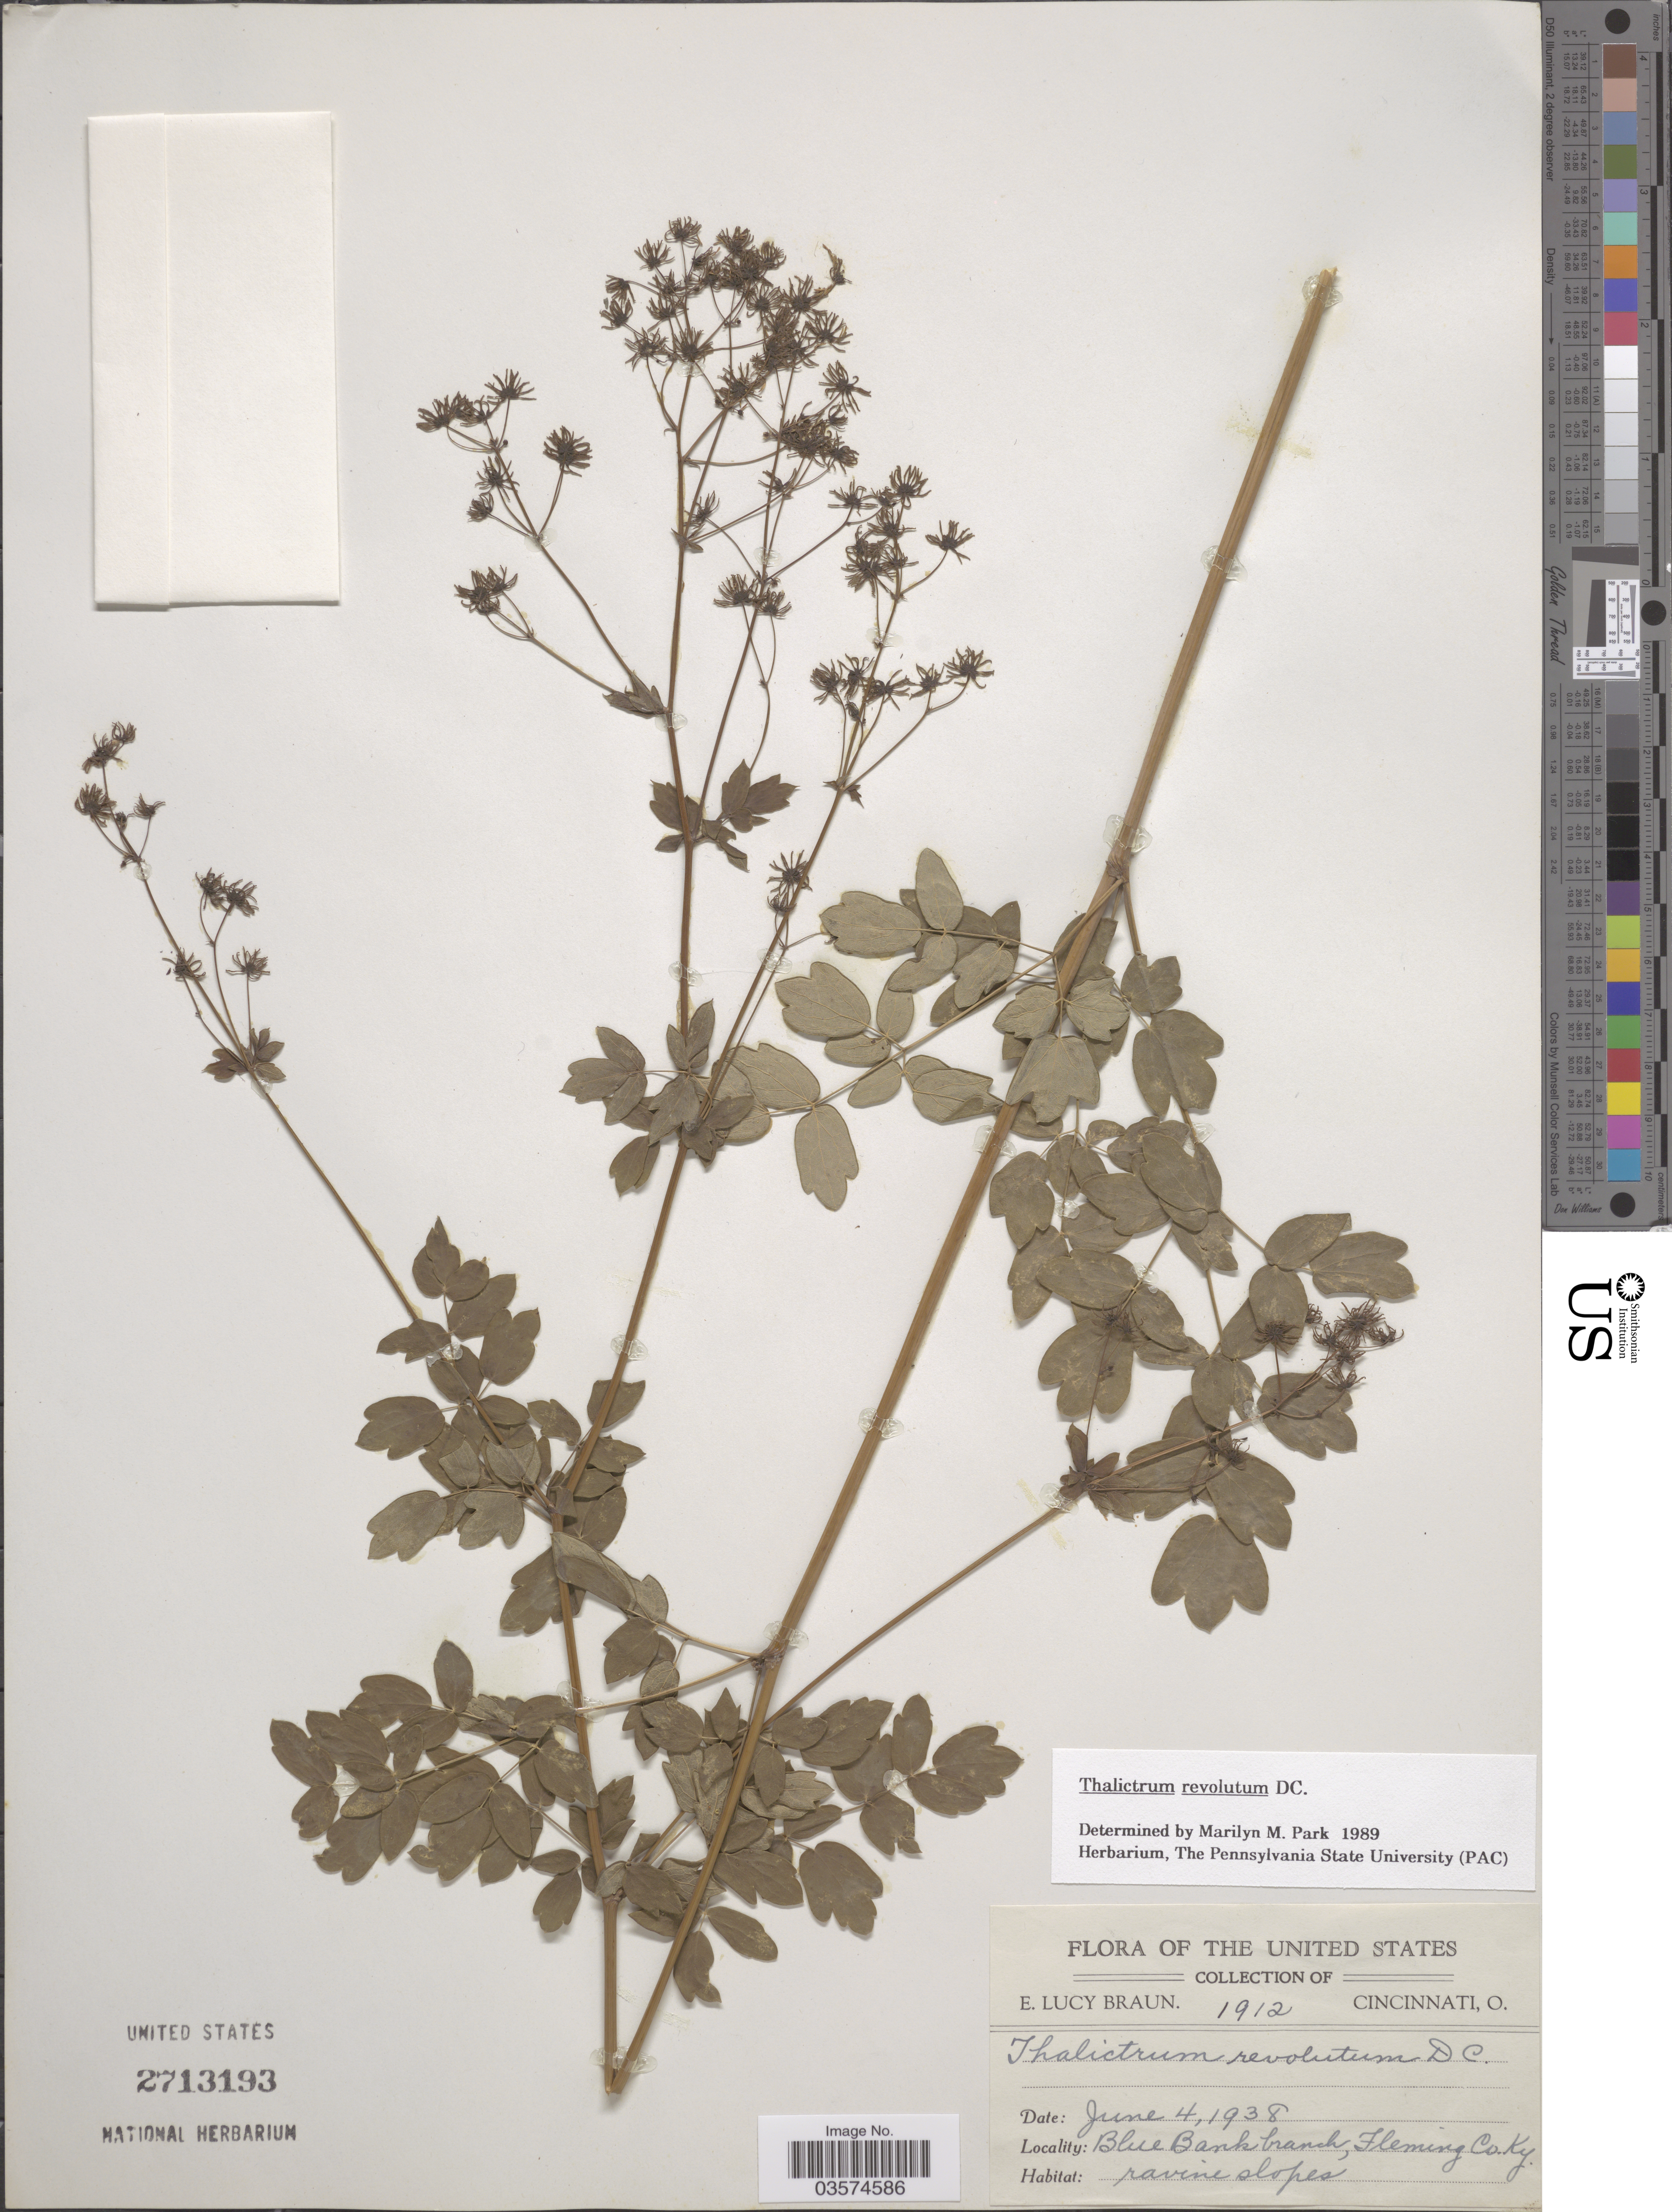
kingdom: Plantae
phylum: Tracheophyta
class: Magnoliopsida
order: Ranunculales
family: Ranunculaceae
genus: Thalictrum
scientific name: Thalictrum amphibolum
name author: Greene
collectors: E. L. Braun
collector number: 1912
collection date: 1938-06-04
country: United States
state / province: Kentucky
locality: Blue Bank branch, Fleming Co.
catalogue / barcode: US 2713193